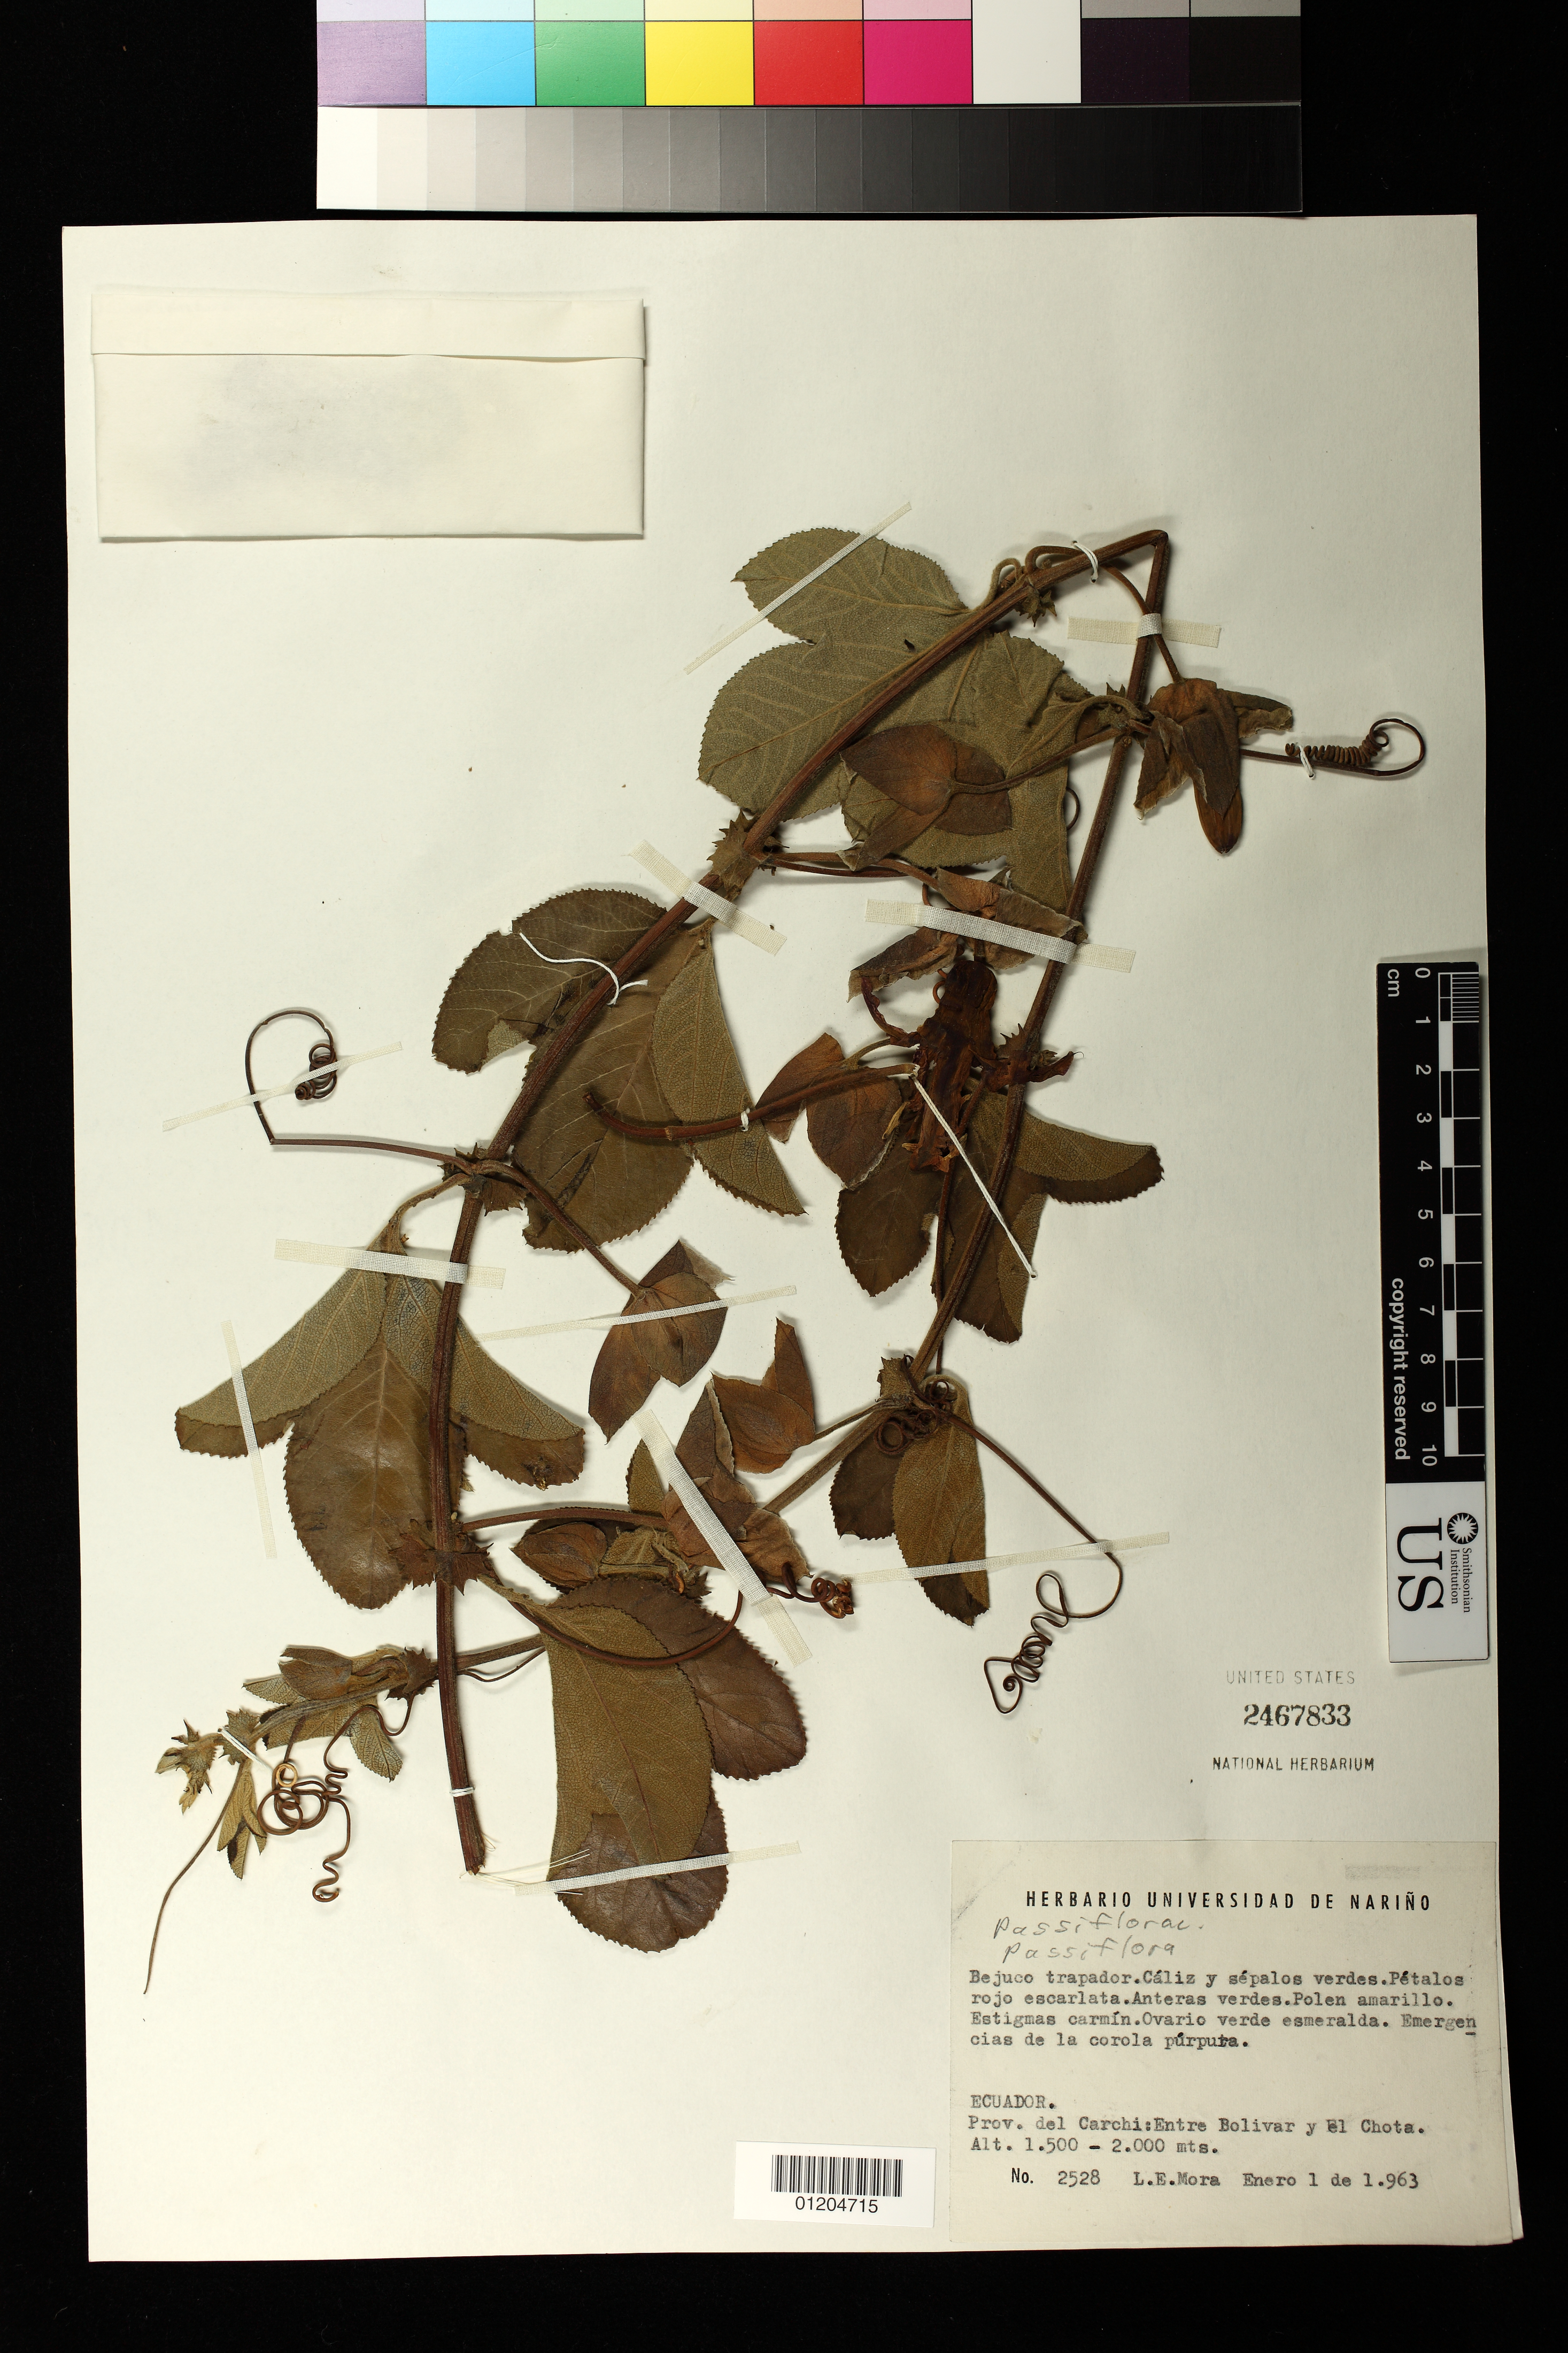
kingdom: Plantae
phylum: Tracheophyta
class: Magnoliopsida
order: Malpighiales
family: Passifloraceae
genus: Passiflora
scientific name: Passiflora manicata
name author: (Juss.) Pers.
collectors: L. Mora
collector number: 2528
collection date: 1963-01-01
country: Ecuador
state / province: Carchi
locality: Entre Bolivar y El Chota.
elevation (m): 1500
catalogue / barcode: US 2467833